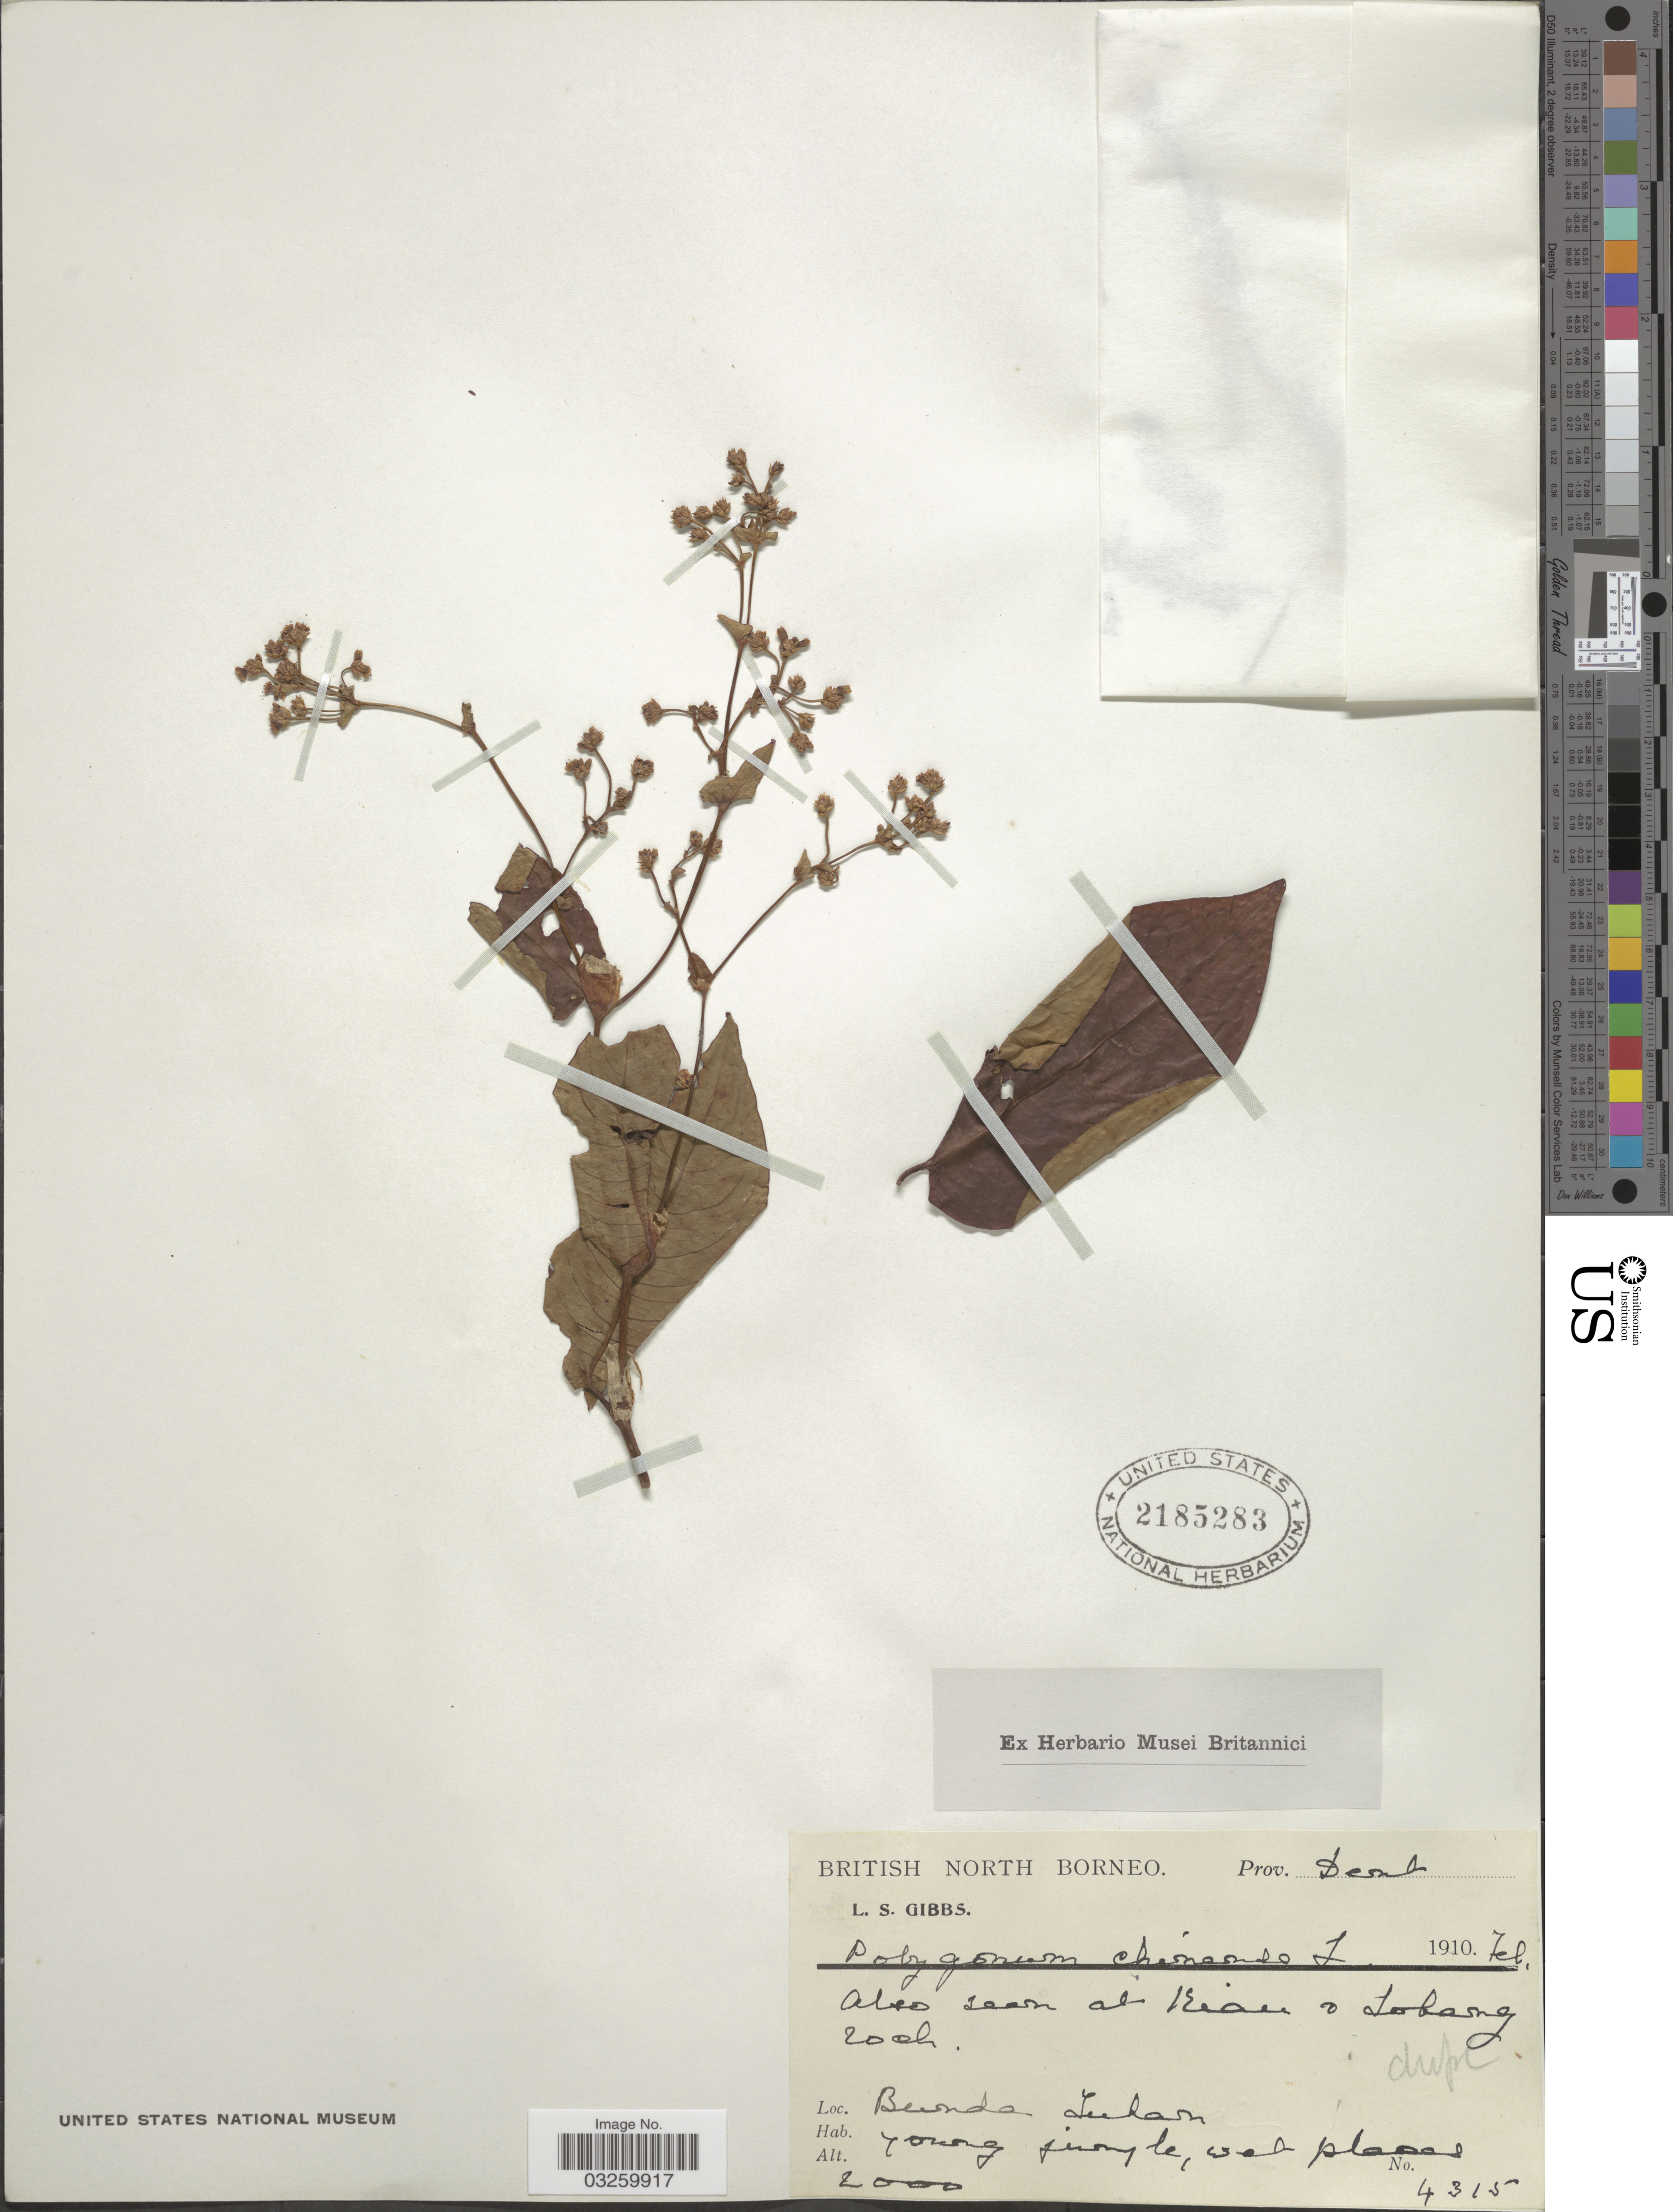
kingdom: Plantae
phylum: Tracheophyta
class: Magnoliopsida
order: Caryophyllales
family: Polygonaceae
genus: Persicaria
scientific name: Persicaria chinensis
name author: (L.) H. Gross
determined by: Wagner, W. L., (BOT), Smithsonian Institution - National Museum of Natural History (UNITED STATES)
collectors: L. S.Gibbs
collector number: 4315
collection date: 1910-02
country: Malaysia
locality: British North Borneo. Prov. Dent [interpreted]. Beunda [interpreted] Lukan [interpreted].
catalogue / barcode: US 2185283